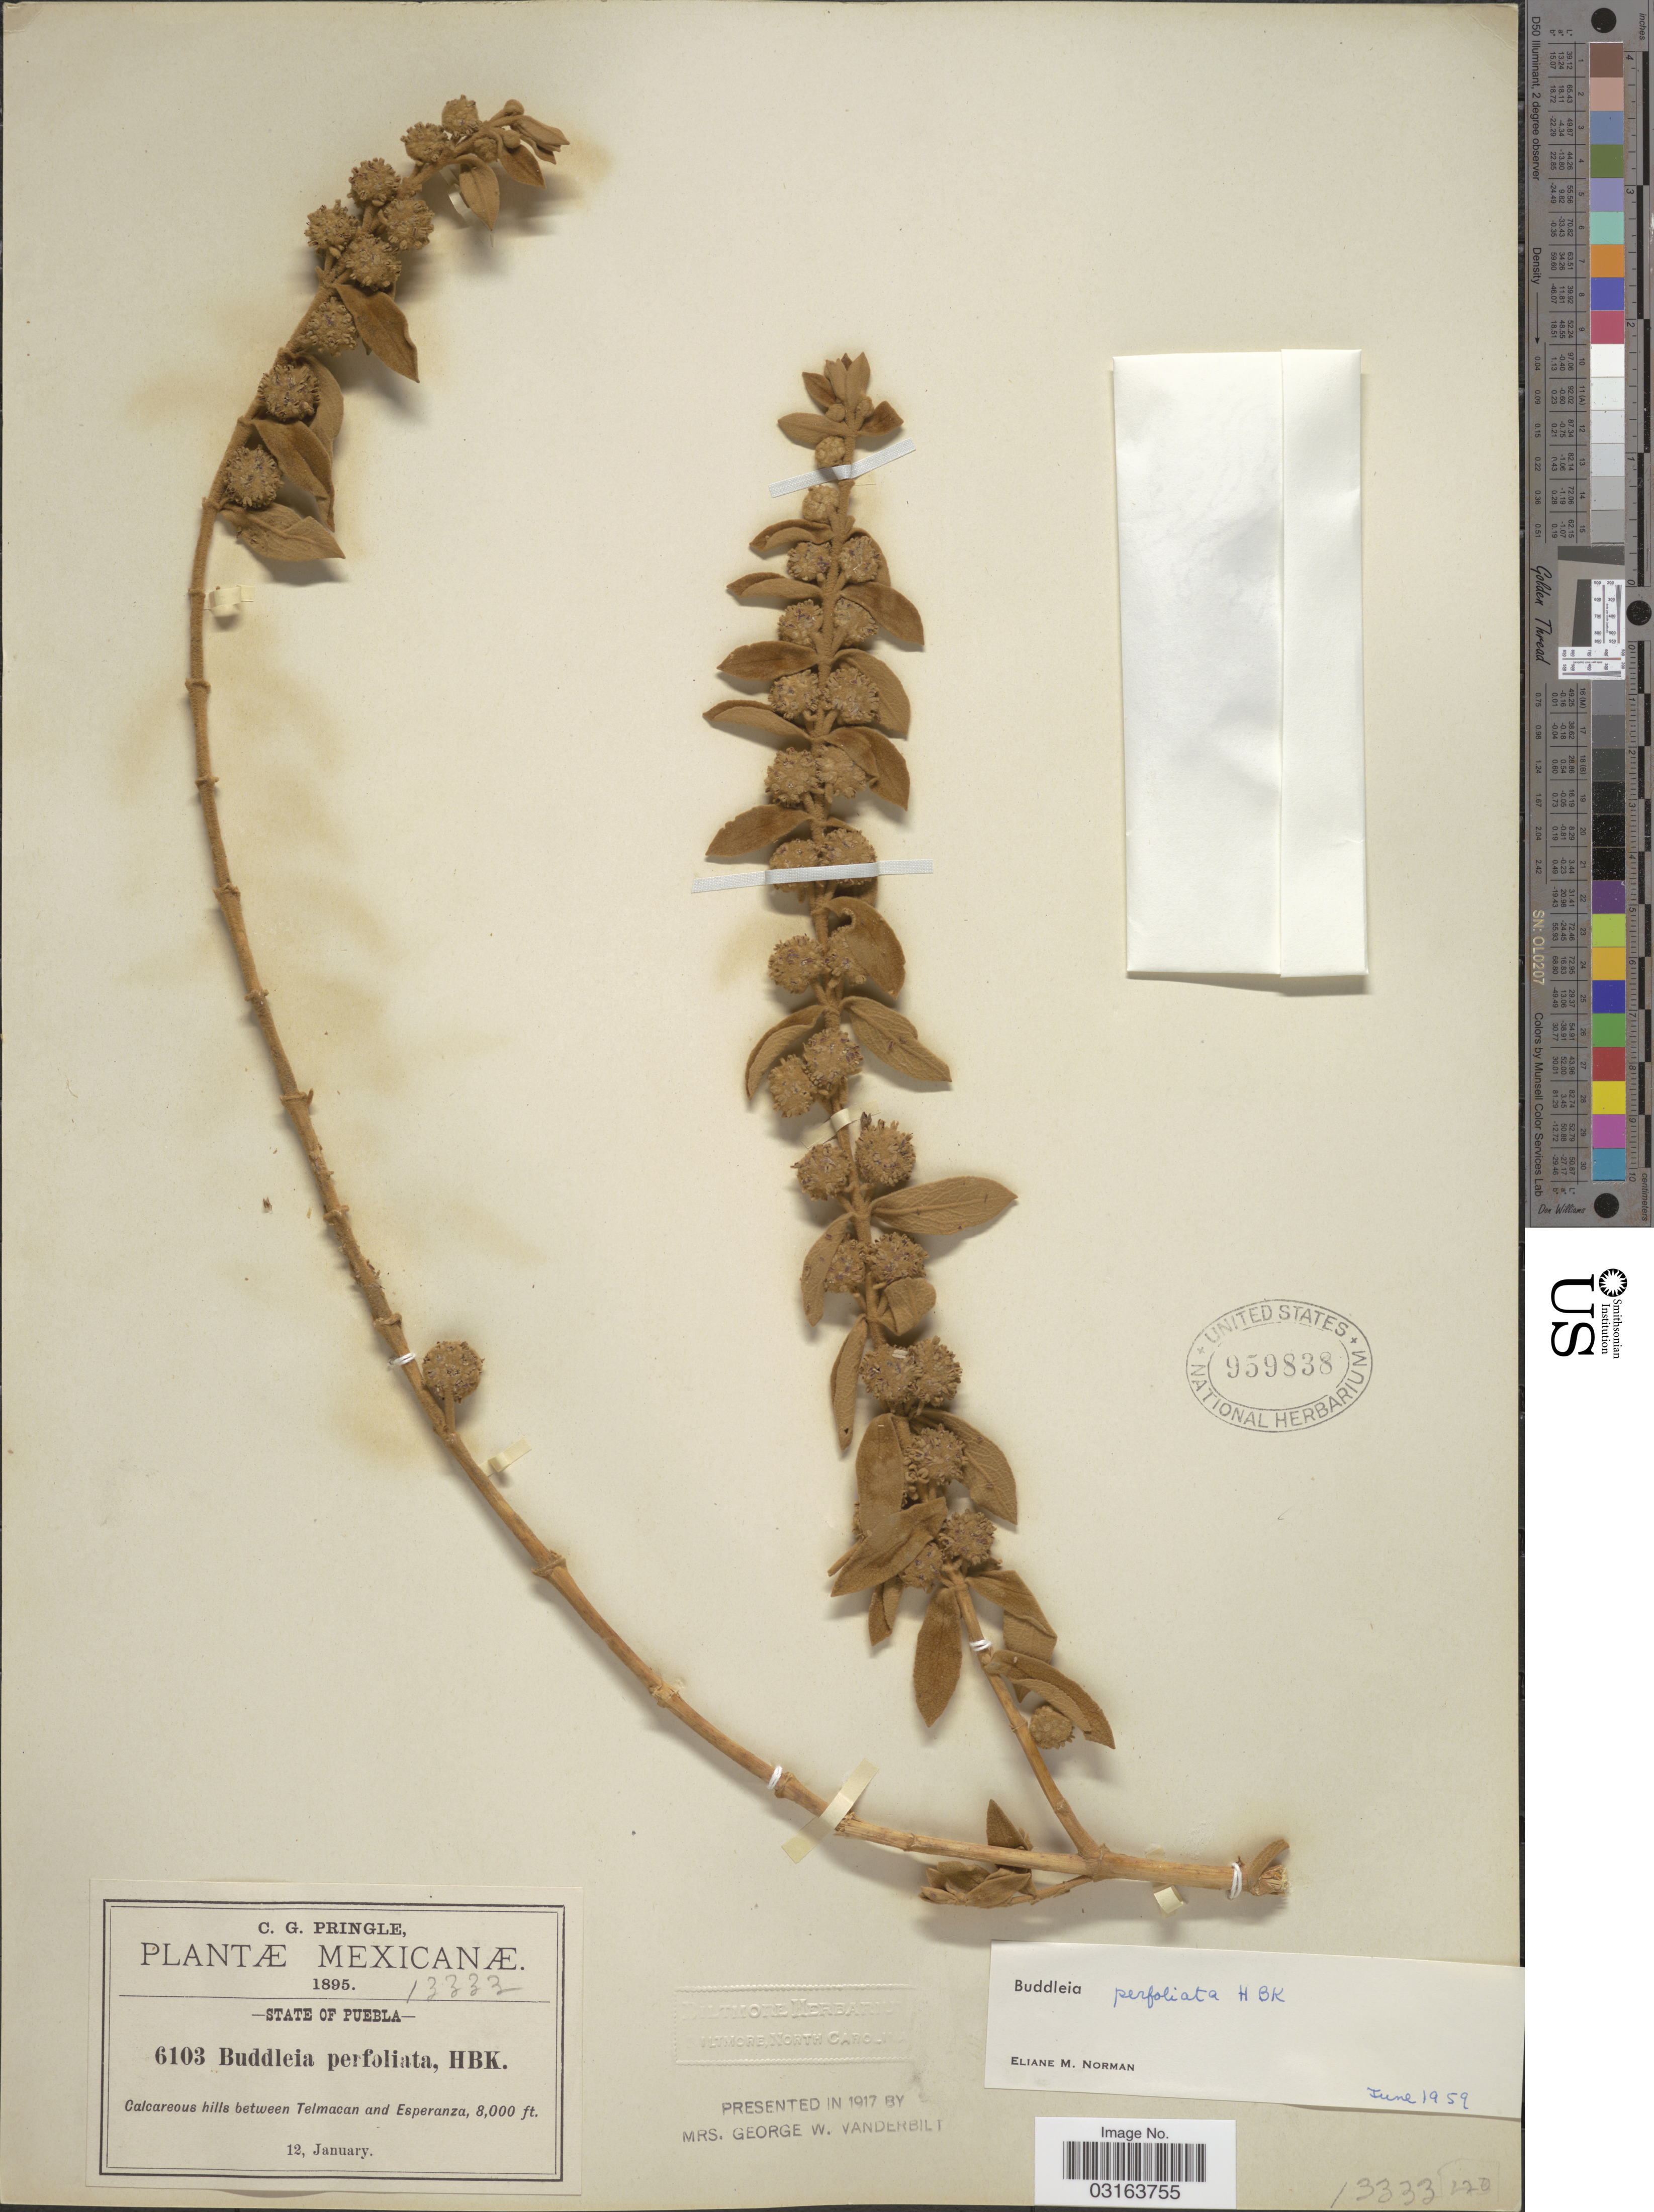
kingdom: Plantae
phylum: Tracheophyta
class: Magnoliopsida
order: Lamiales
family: Scrophulariaceae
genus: Buddleja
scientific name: Buddleja perfoliata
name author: Kunth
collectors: C. G. Pringle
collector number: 6103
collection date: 1895-01-12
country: Mexico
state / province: Puebla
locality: Between Telmacan and Esperanza.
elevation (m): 2438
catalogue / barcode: US 959838